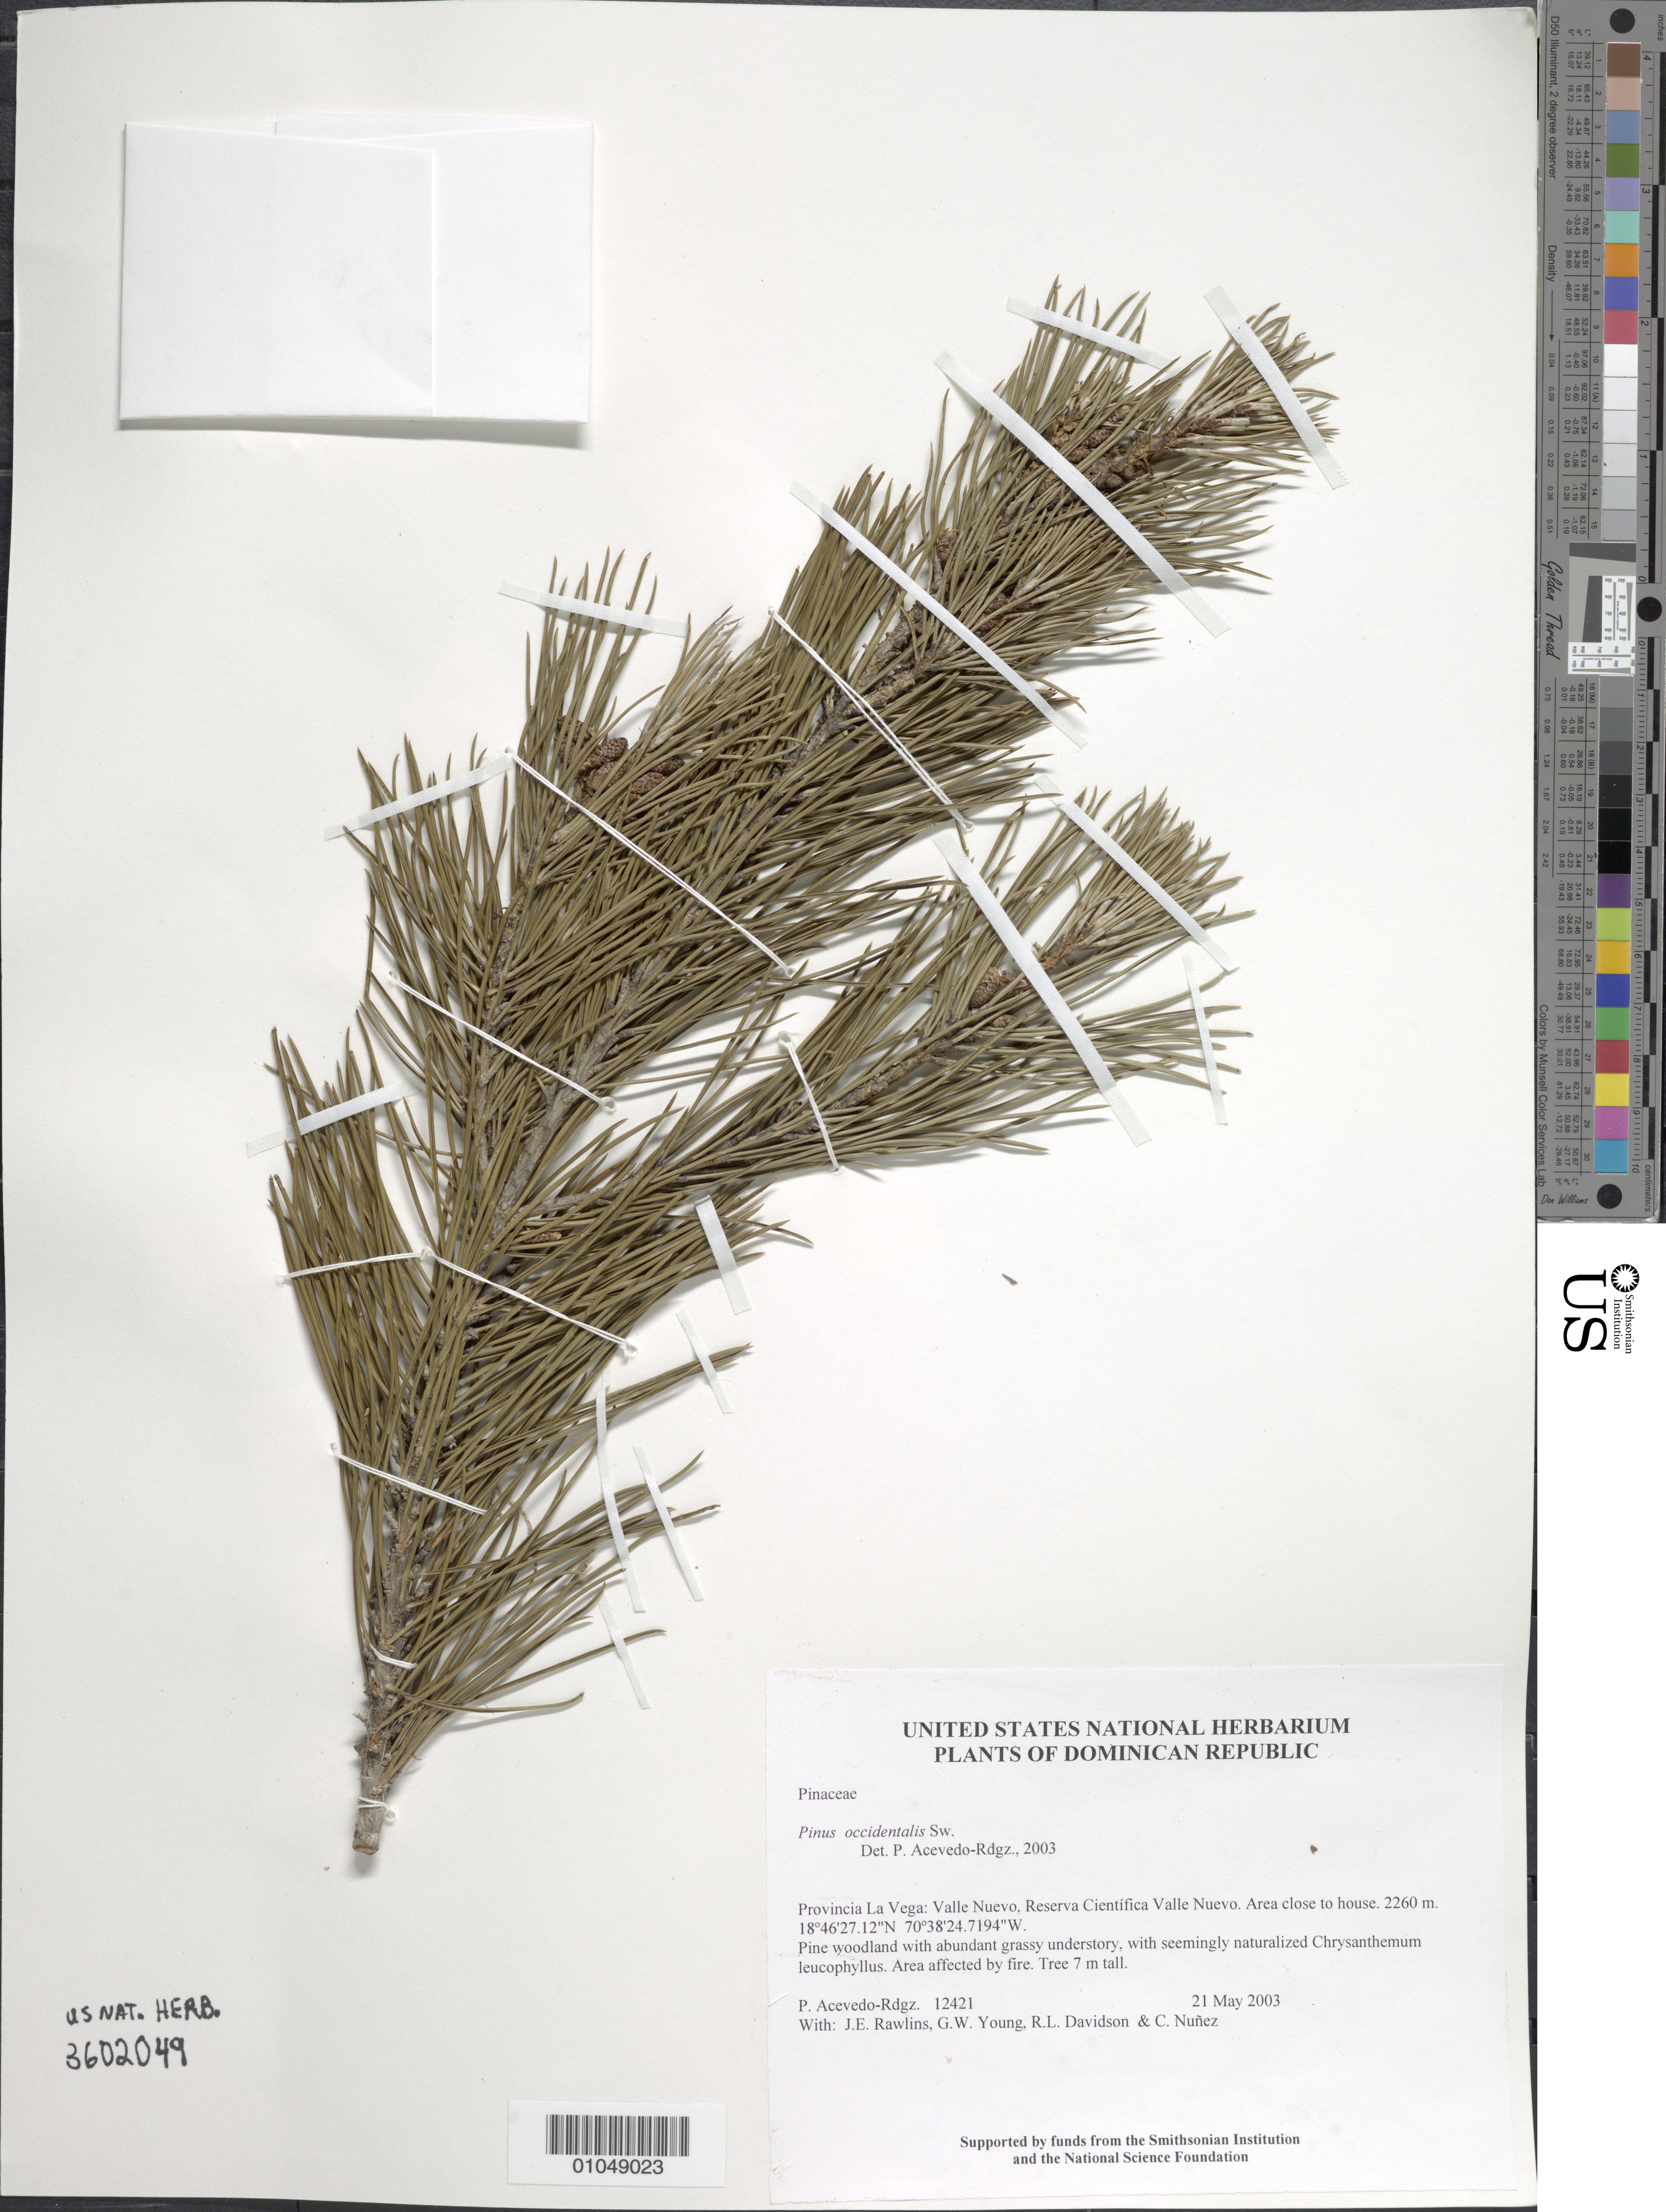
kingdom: Plantae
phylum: Tracheophyta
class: Pinopsida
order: Pinales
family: Pinaceae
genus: Pinus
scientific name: Pinus occidentalis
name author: Sw.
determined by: Acevedo-Rodríguez, P., (BOT), Smithsonian Institution - National Museum of Natural History (UNITED STATES)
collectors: P. Acevedo-Rodr., J. Rawlins, G. Young, R. Davidson & C. Nunez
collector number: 12421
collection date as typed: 21 May 2003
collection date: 2003-05-21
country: Dominican Republic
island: Hispaniola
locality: Provincia La Vega: Valle Nuevo, Reserva Científica Valle Nuevo. Area close to house.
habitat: Pine woodland with abundant grassy understory, with seemingly naturalized Chrysanthemum leucophyllus. Area affected by fire.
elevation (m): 2260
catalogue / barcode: US 3602049